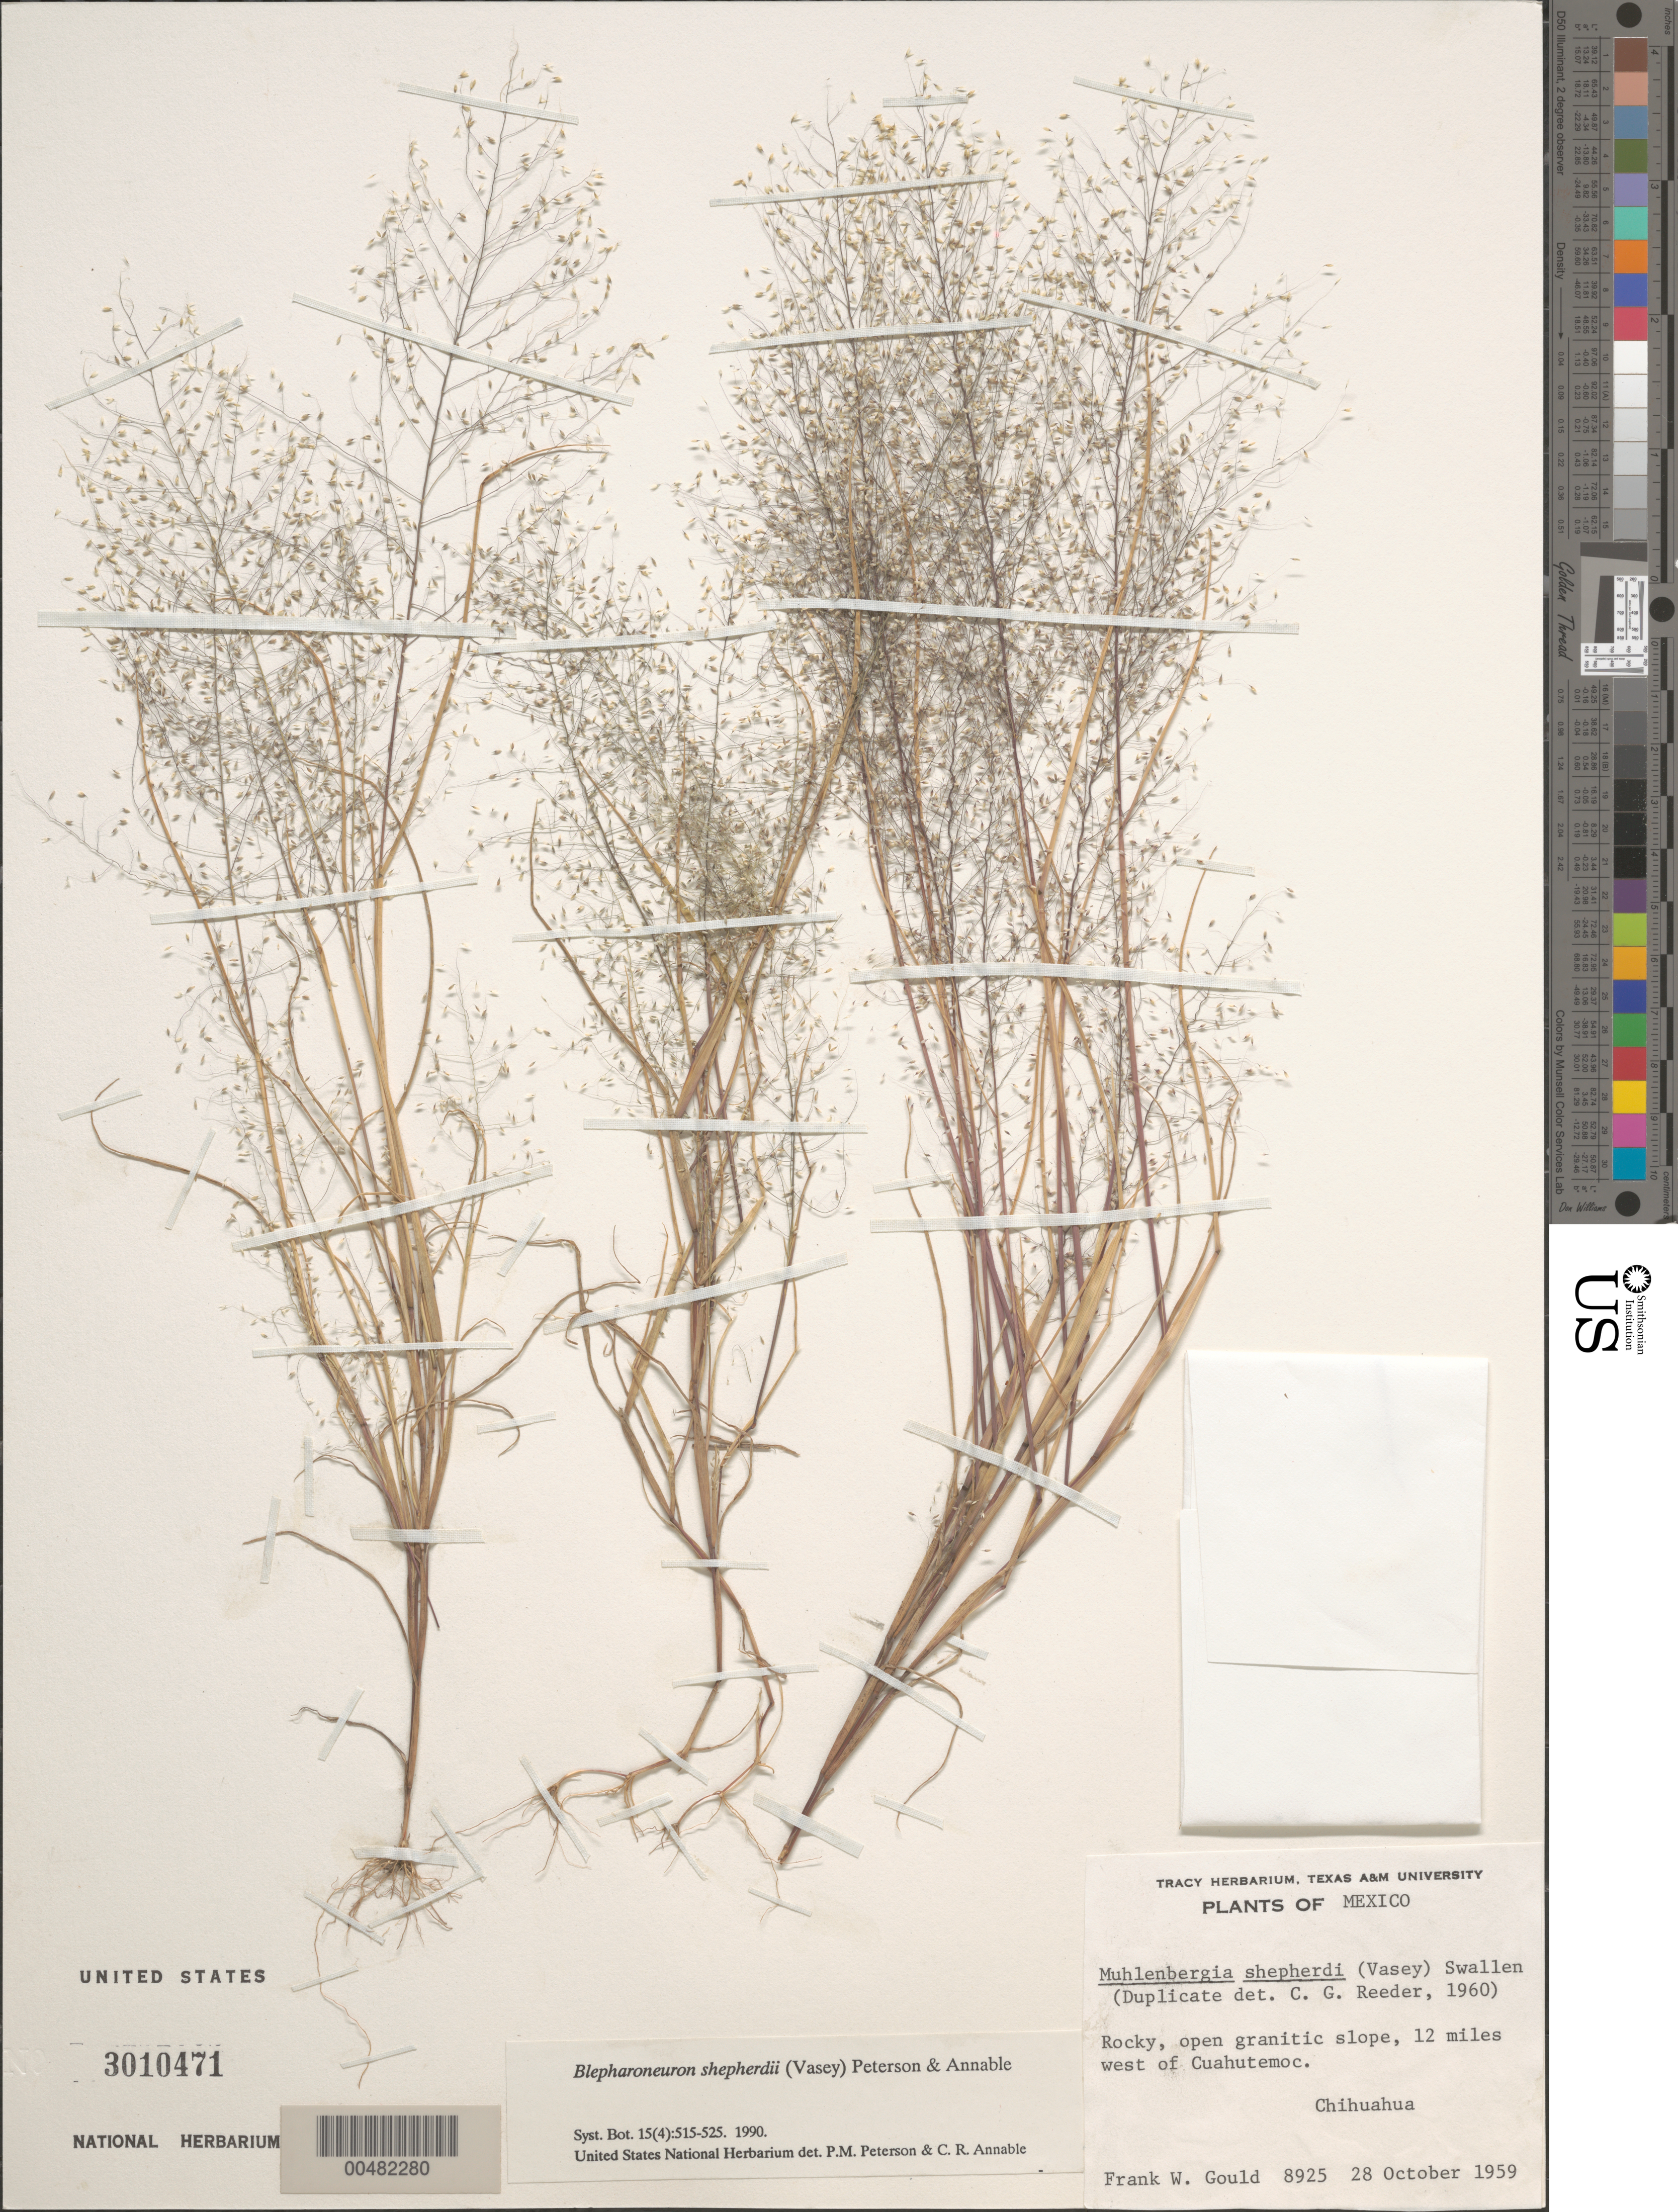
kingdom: Plantae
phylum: Tracheophyta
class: Liliopsida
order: Poales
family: Poaceae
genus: Blepharoneuron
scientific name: Blepharoneuron shepherdii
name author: (Vasey) P.M. Peterson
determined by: Peterson, P. M.; Annable, C. R.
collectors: F. W. Gould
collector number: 8925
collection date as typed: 28 Oct 1959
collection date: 1959-10-28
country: Mexico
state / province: Chihuahua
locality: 12 mi W of Cuahutemoc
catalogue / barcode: US 3010471